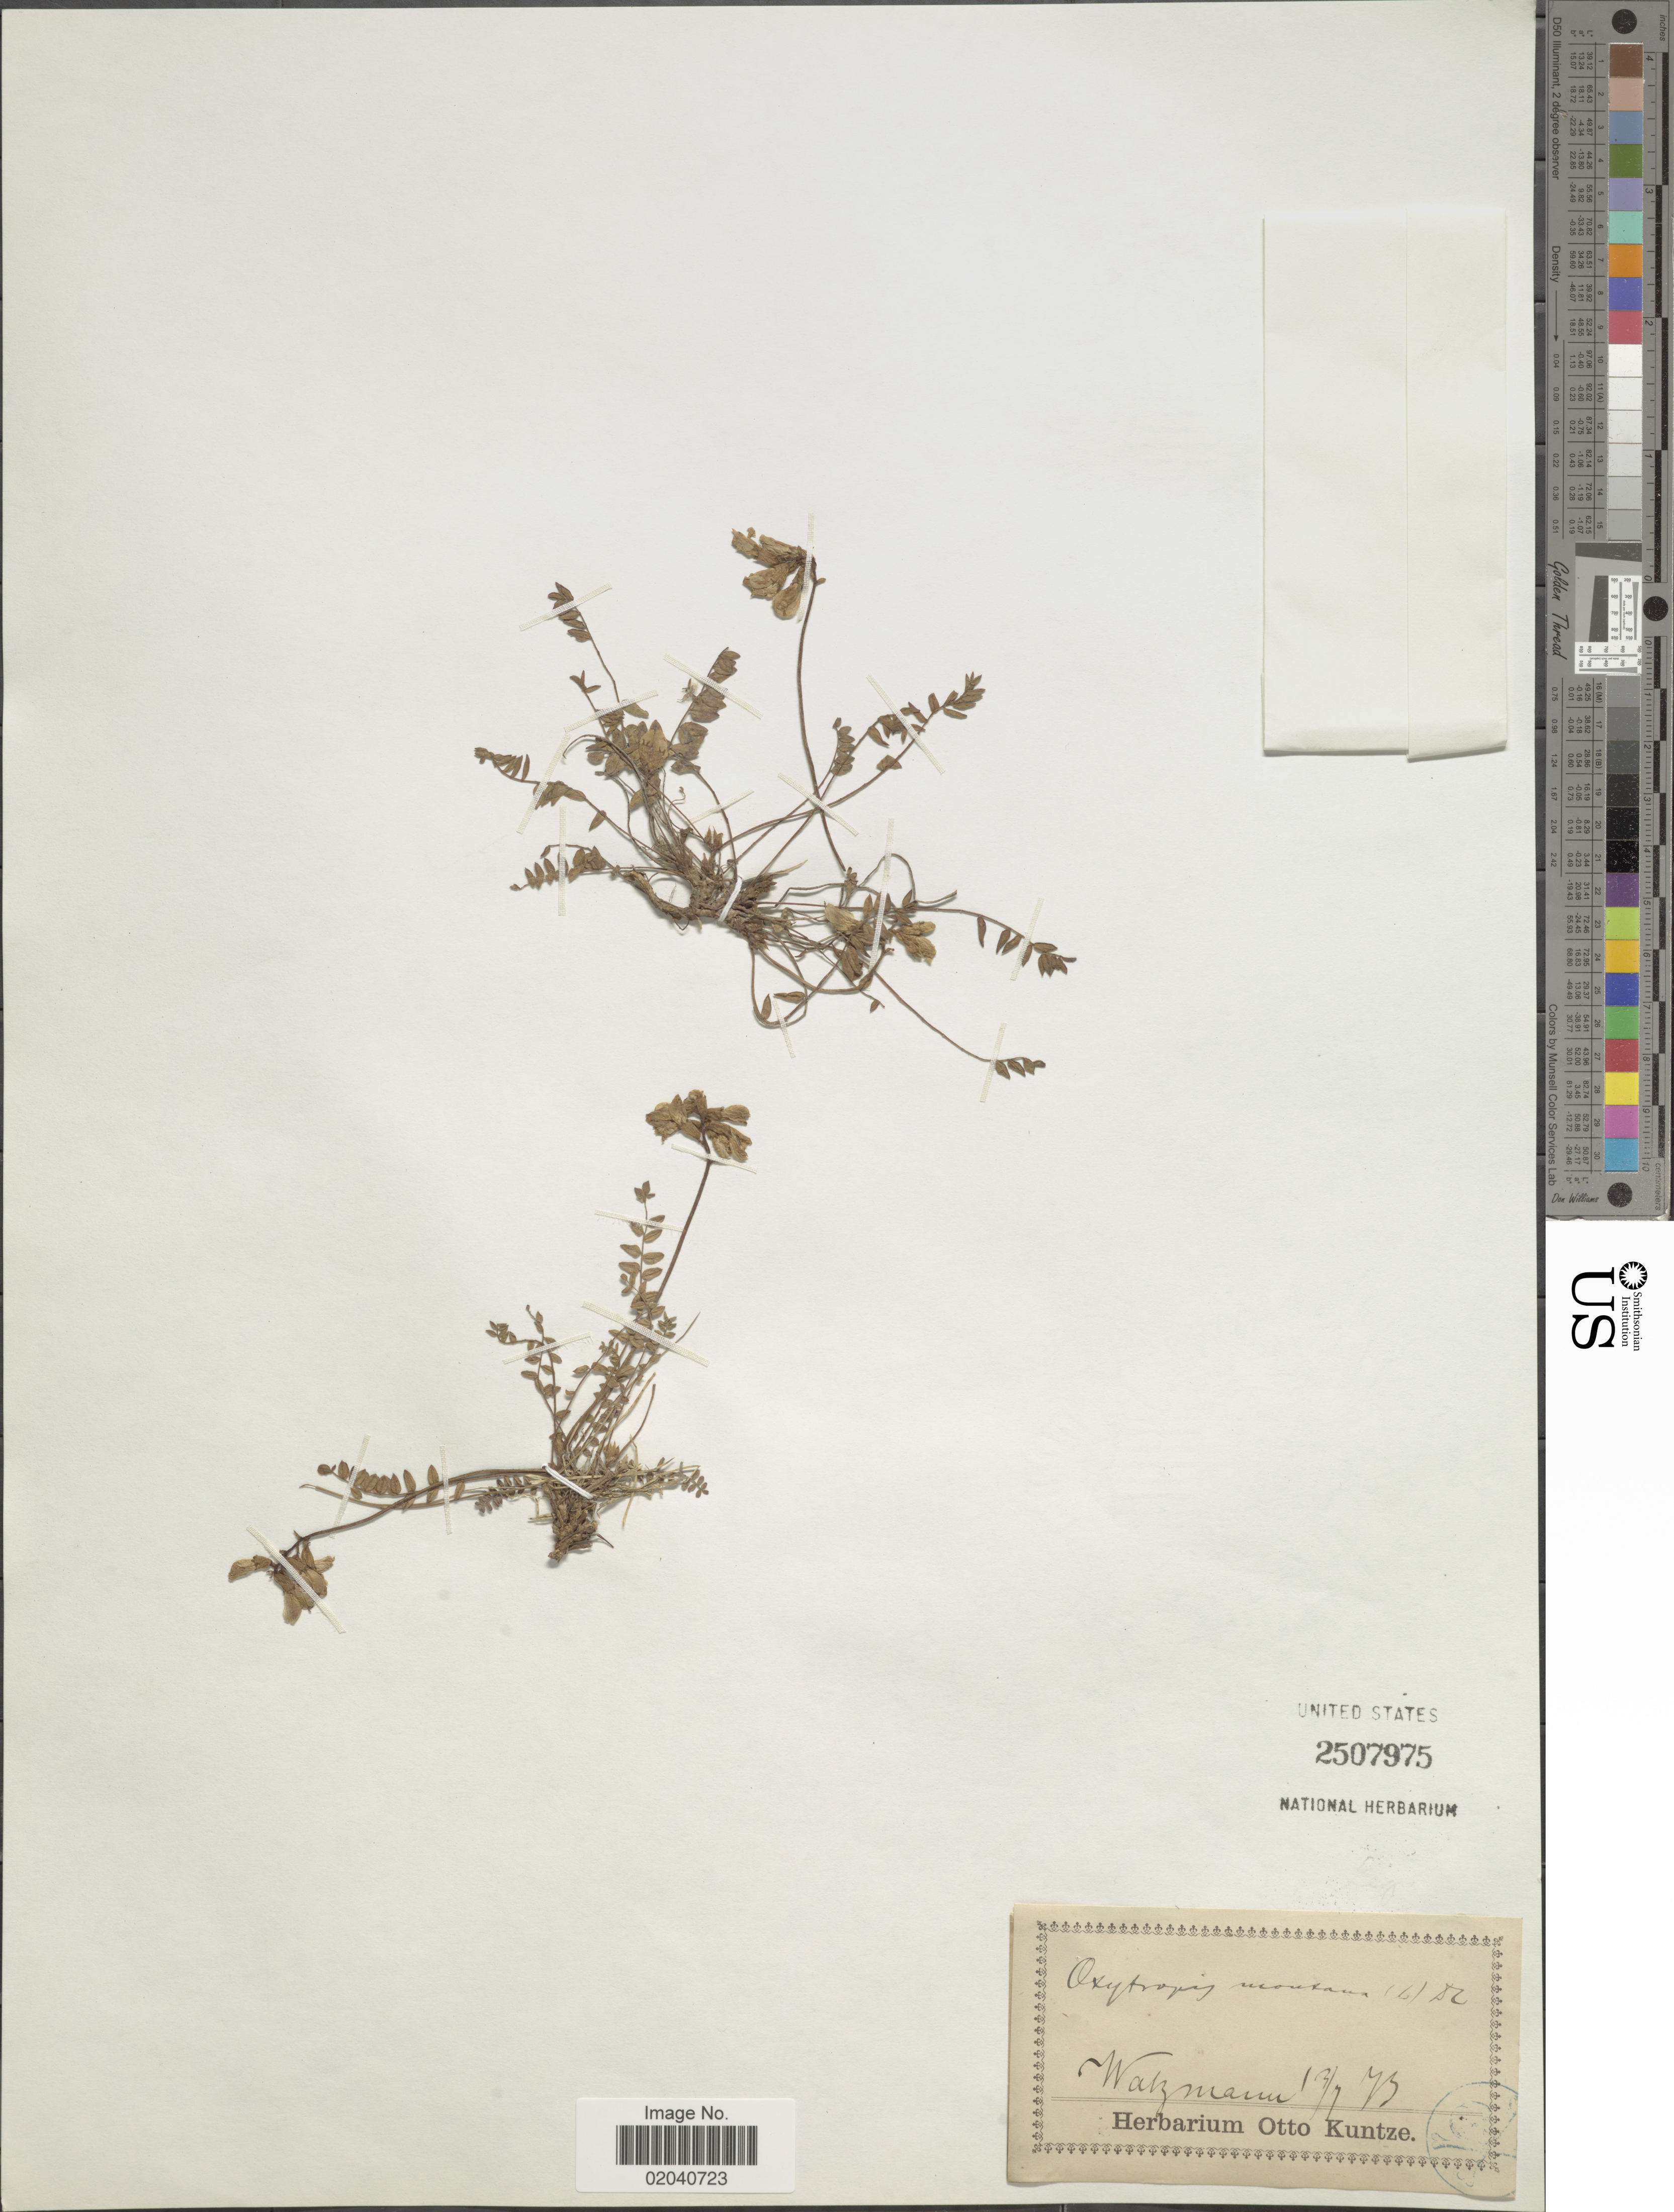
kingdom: Plantae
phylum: Tracheophyta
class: Magnoliopsida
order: Fabales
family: Fabaceae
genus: Oxytropis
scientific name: Oxytropis montana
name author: (L.) DC.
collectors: -. Watzmann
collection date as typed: Transcribed d/m/y: 13/7/73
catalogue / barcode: US 2507975